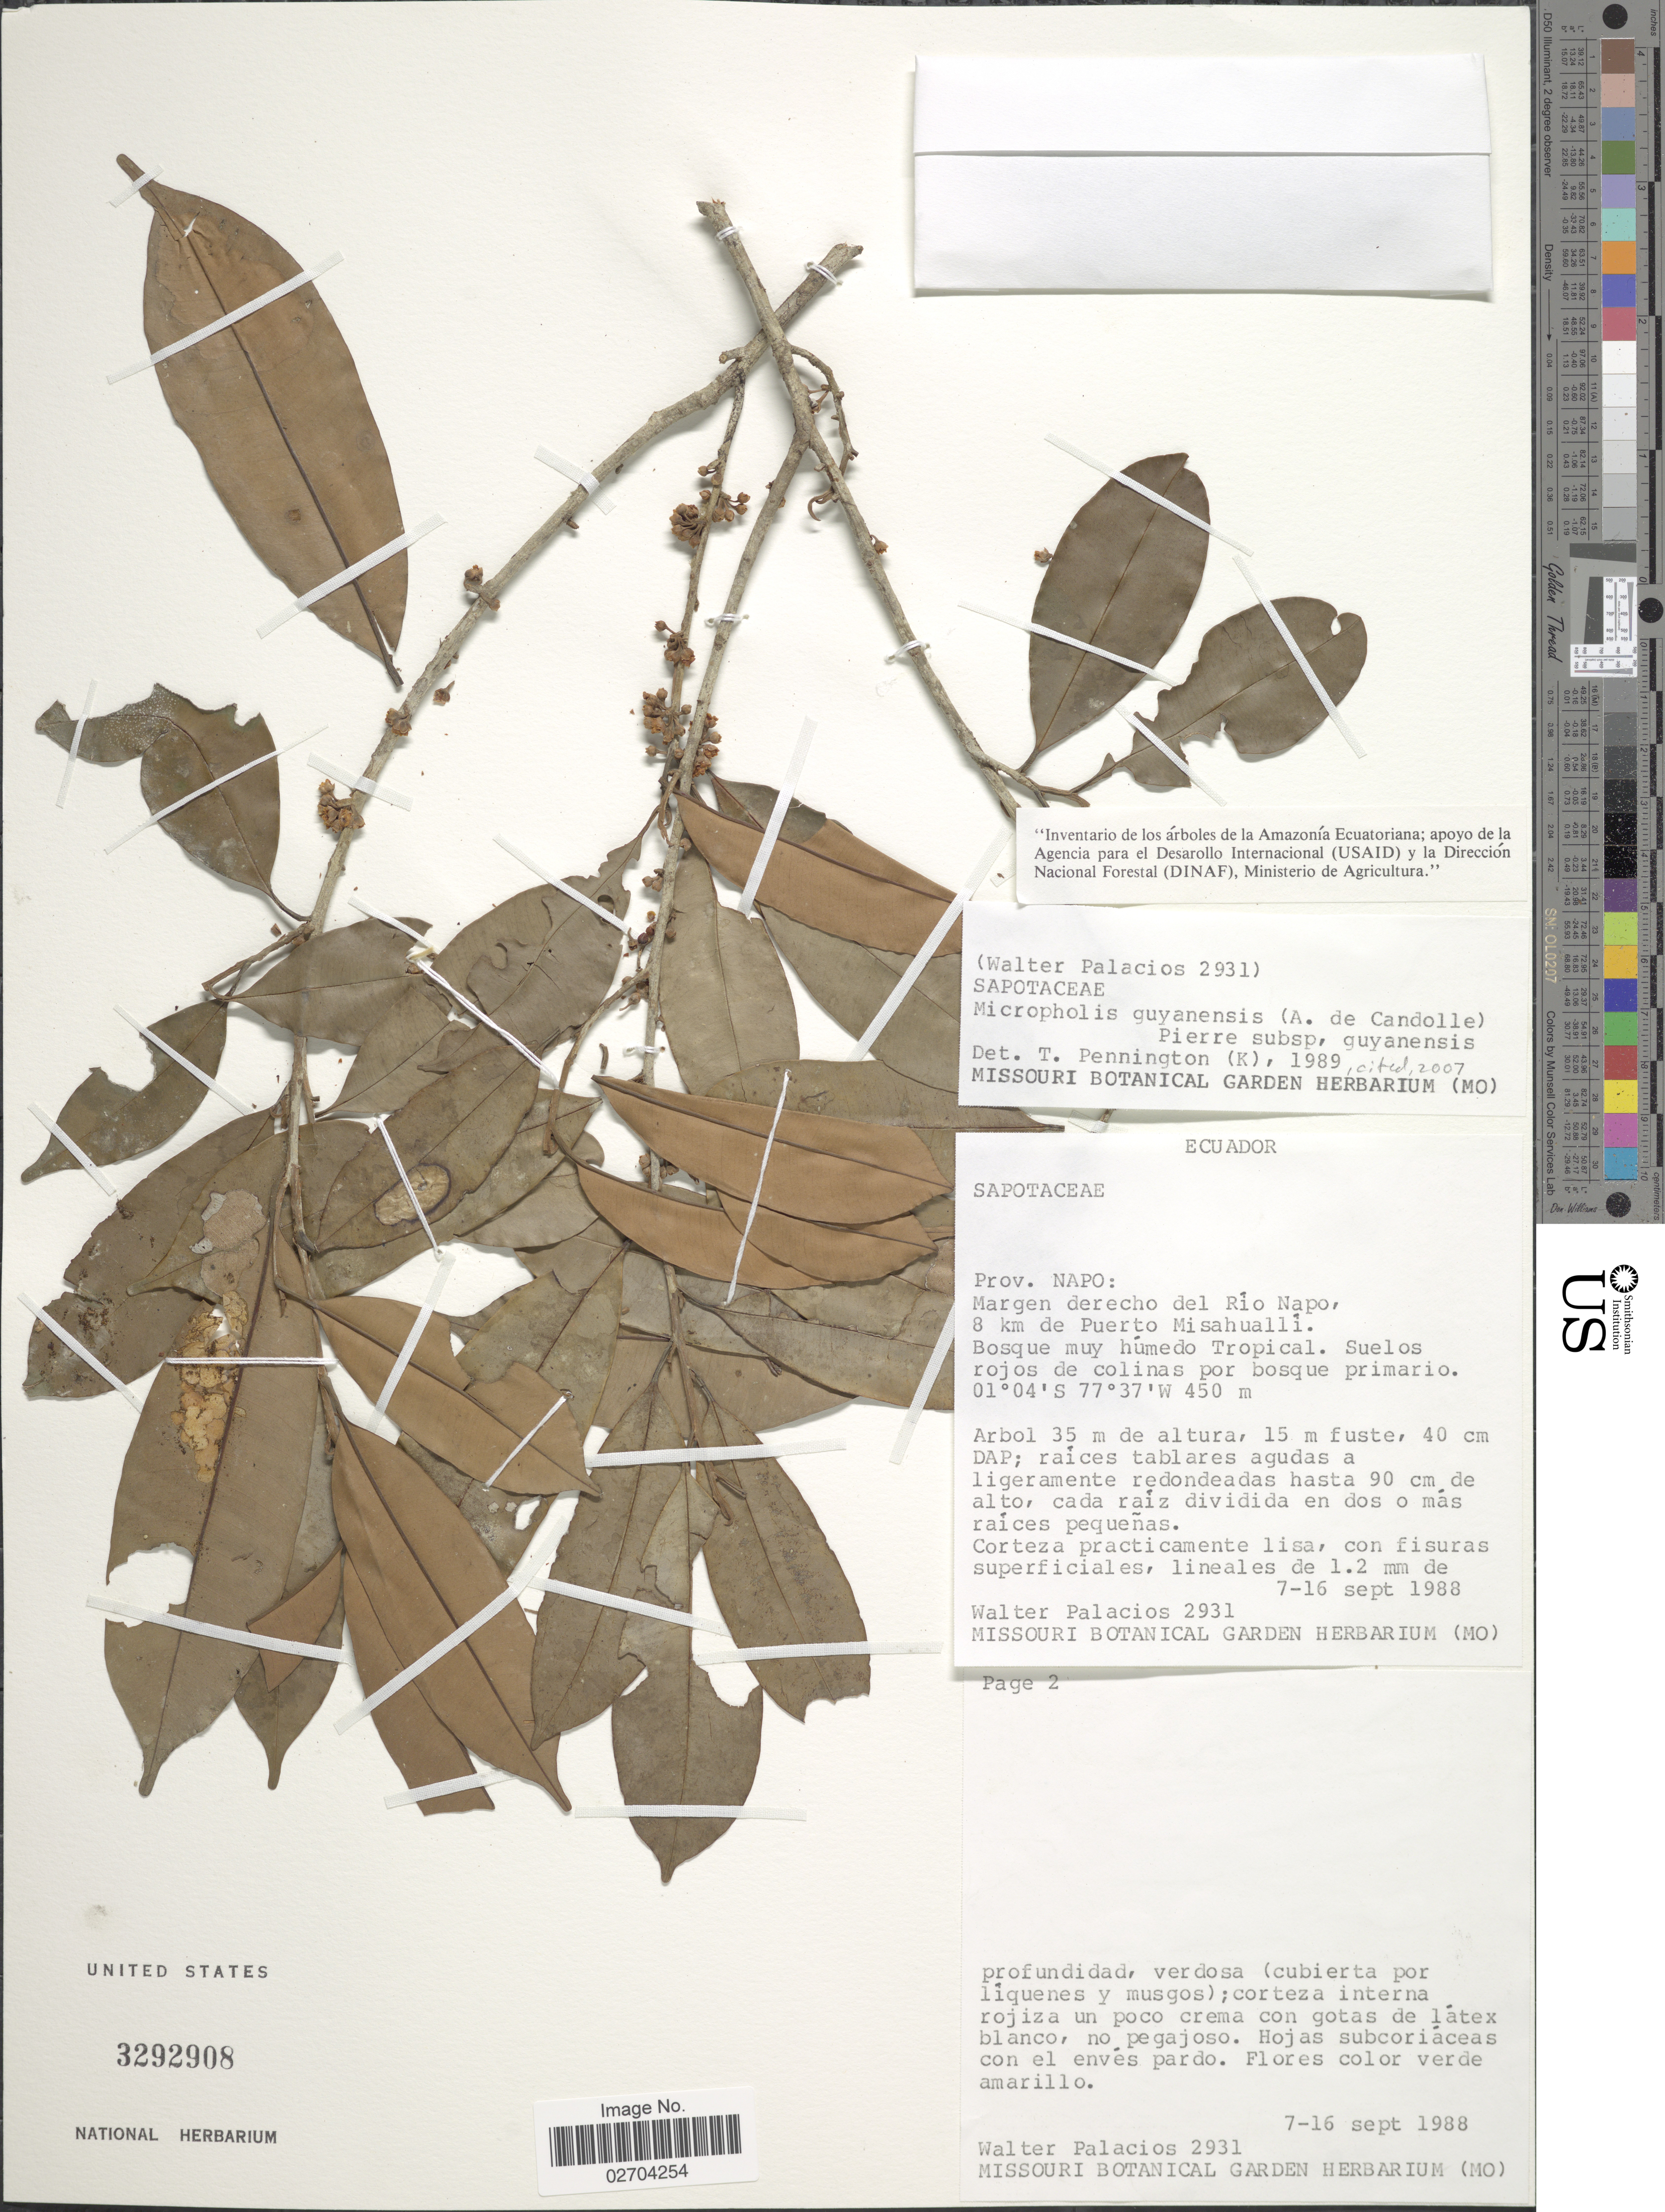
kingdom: Plantae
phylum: Tracheophyta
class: Magnoliopsida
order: Ericales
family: Sapotaceae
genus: Micropholis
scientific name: Micropholis guyanensis subsp. guyanensis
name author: (A. DC.) Pierre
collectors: W. Palacios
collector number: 2931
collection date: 1988-09-07/1988-09-16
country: Ecuador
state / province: Napo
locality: Margen derecho del Río Napo, 8 km de Puerto Misahuallí. Bosque muy húmedo Tropical. Suelos rojos de colinas pro bosque primario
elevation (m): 450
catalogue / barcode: US 3292908